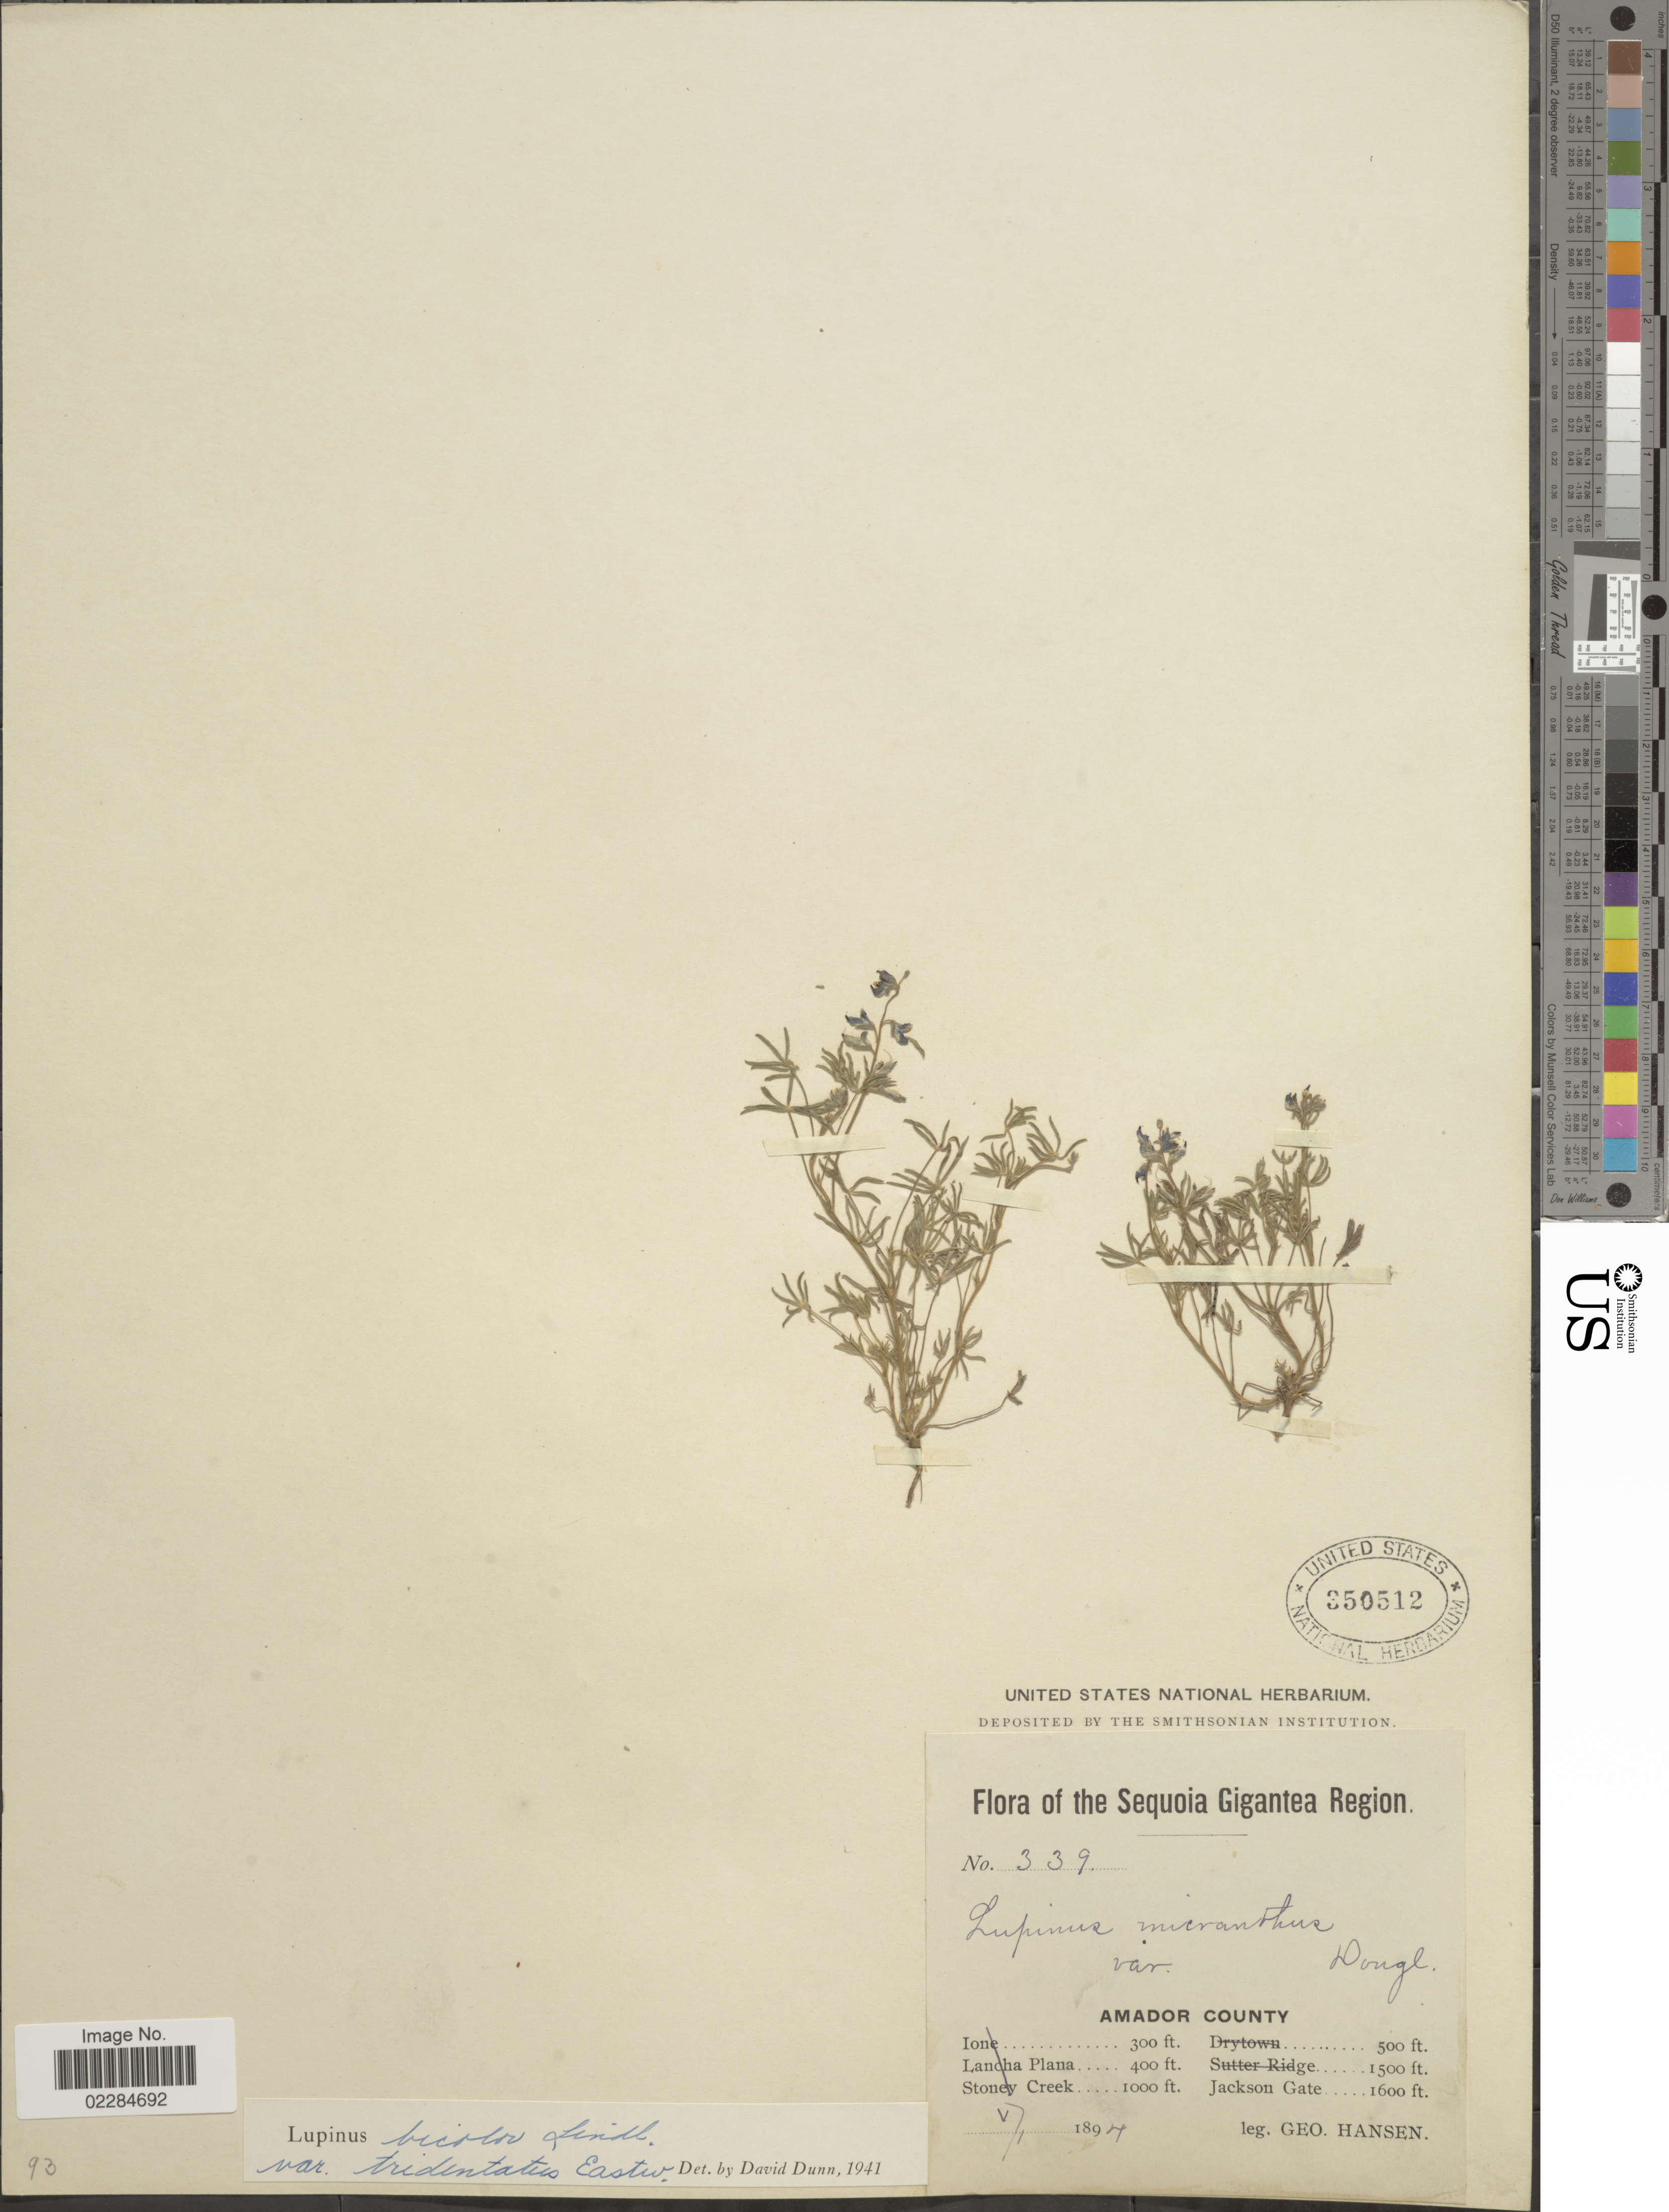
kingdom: Plantae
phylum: Tracheophyta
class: Magnoliopsida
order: Fabales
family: Fabaceae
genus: Lupinus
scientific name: Lupinus bicolor var. tridentatus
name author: Lindl.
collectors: G. Hansen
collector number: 339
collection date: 1894-05-01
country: United States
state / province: California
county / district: Amador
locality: Sequoia Gigantea Region, Amador County. Jackson Gate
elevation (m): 488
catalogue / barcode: US 350512